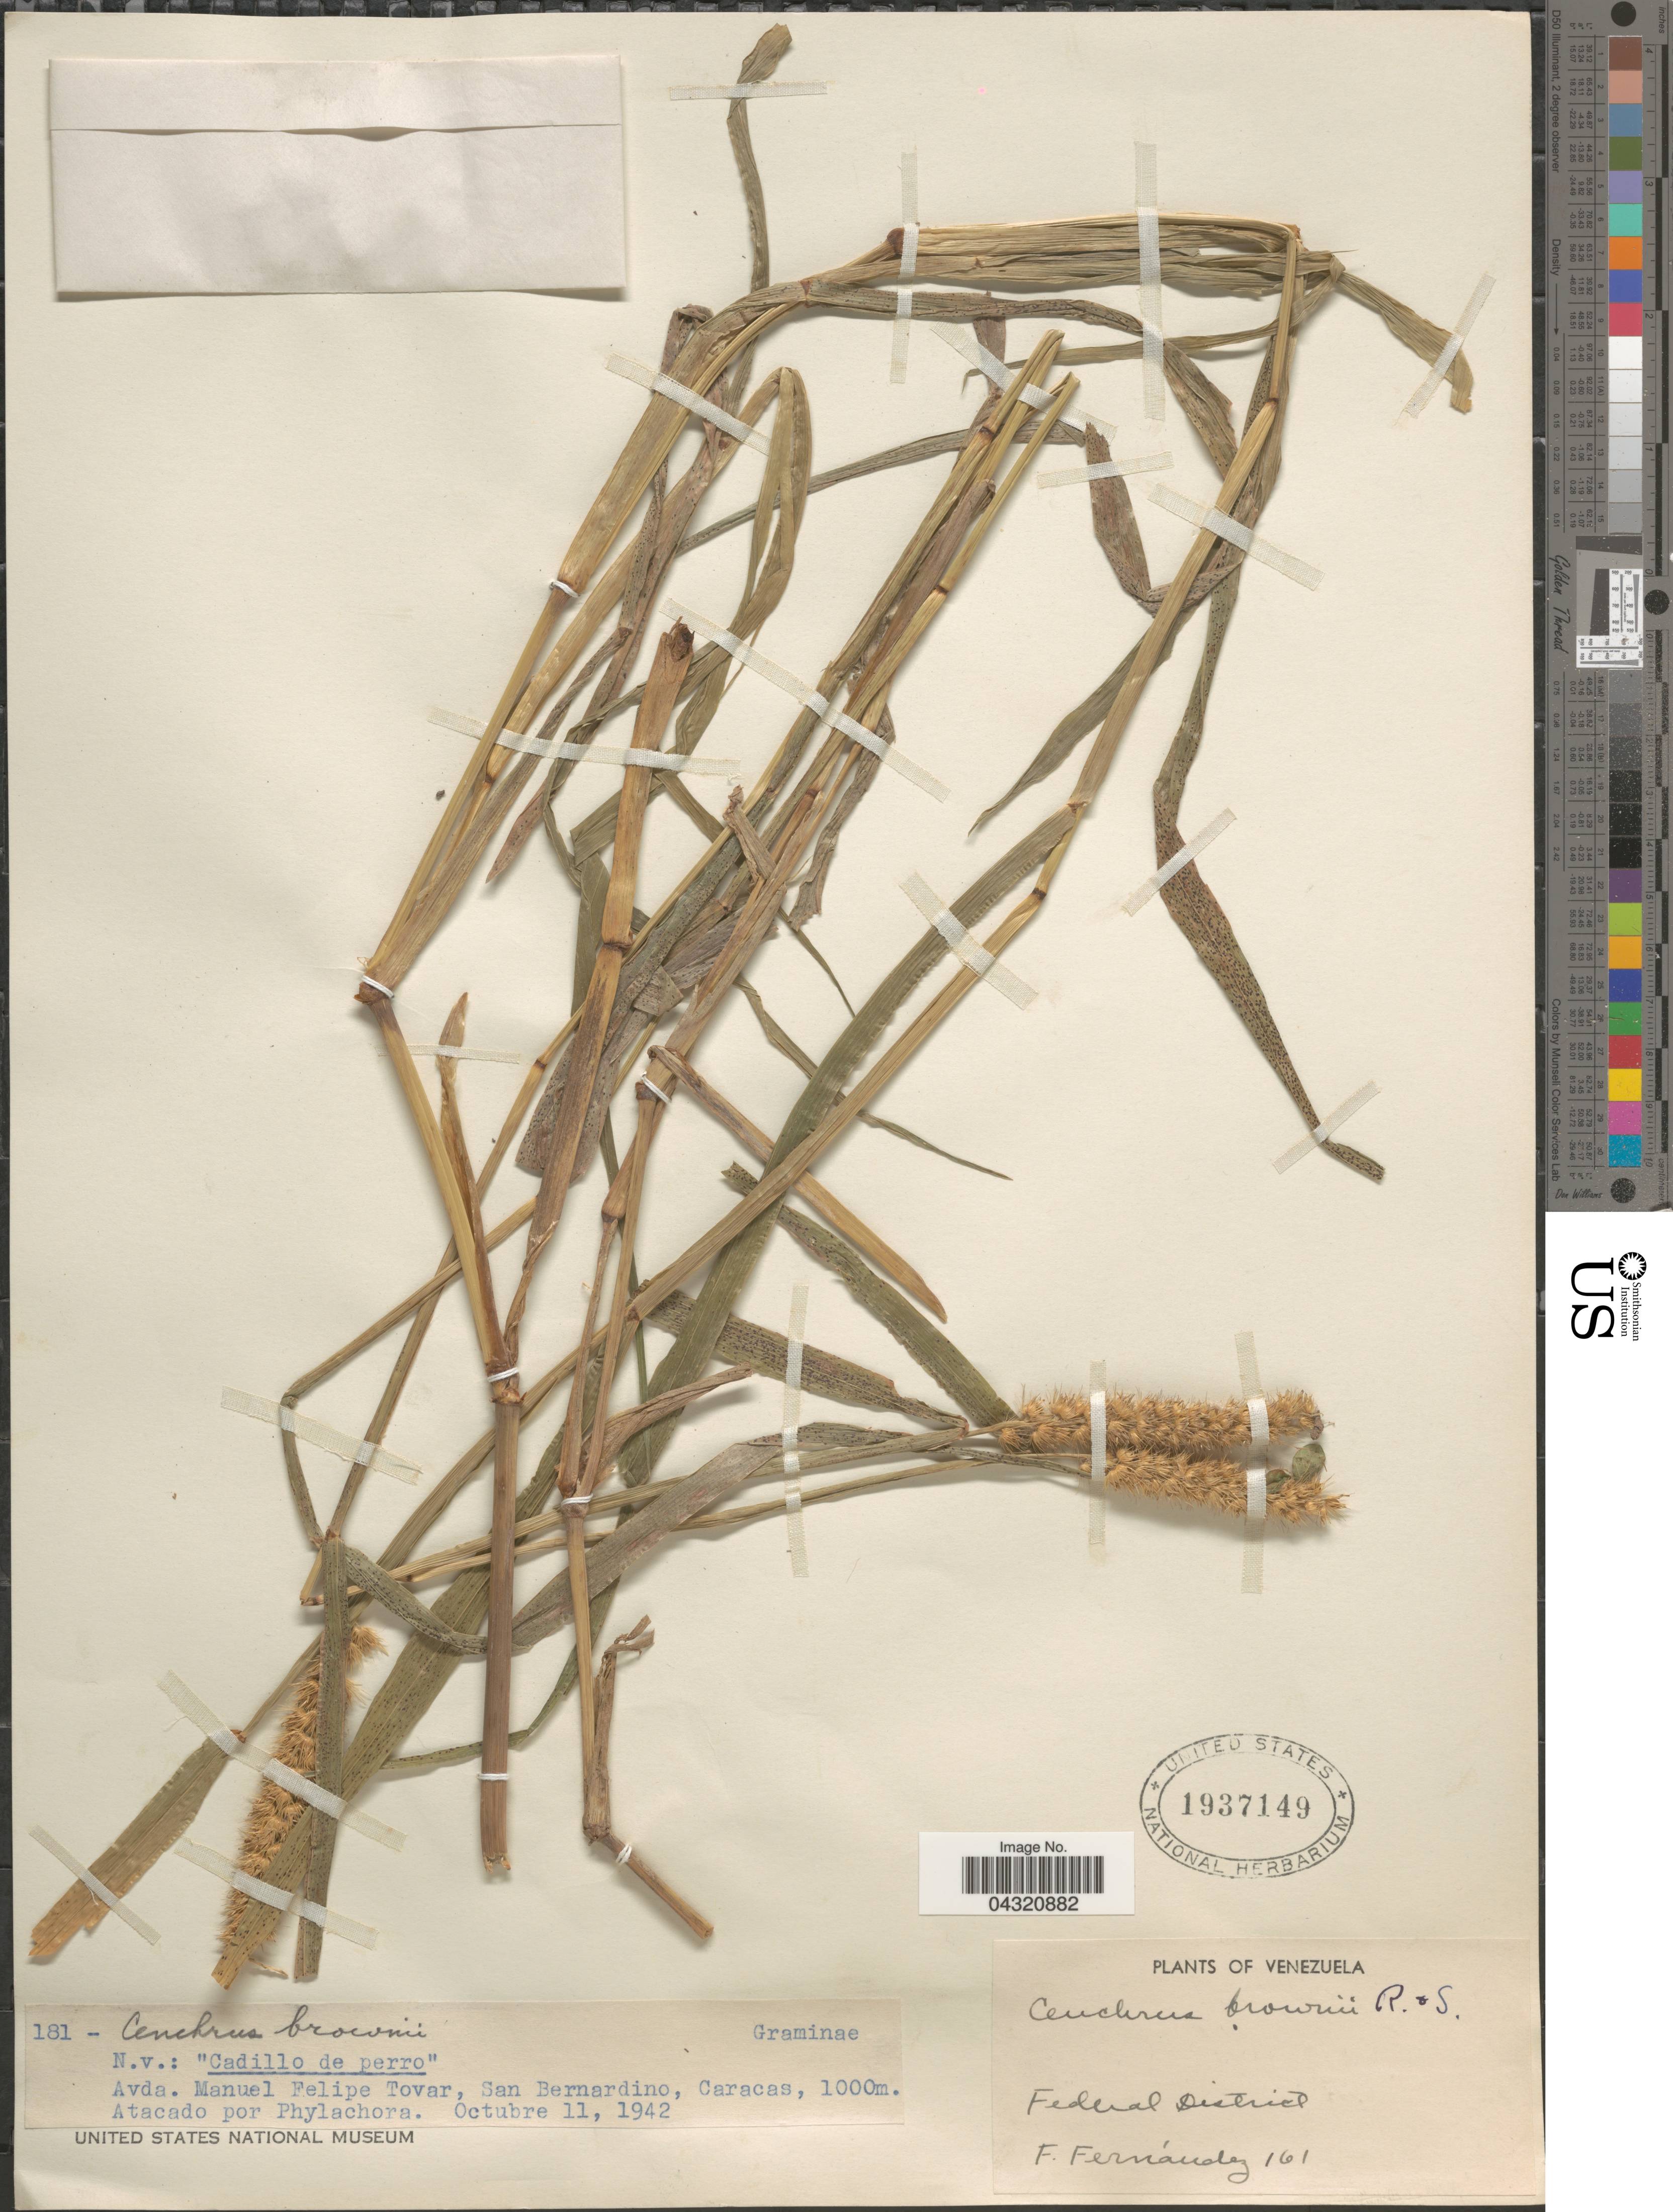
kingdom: Plantae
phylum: Tracheophyta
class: Liliopsida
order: Poales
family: Poaceae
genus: Cenchrus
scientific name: Cenchrus brownii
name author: Roem. & Schult.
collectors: F. Fernández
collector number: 181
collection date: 1942-10-11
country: Venezuela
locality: Avda. Manuel Felipe Tovar, San Bernardino, Caracas. Federal District.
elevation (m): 1000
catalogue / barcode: US 1937149